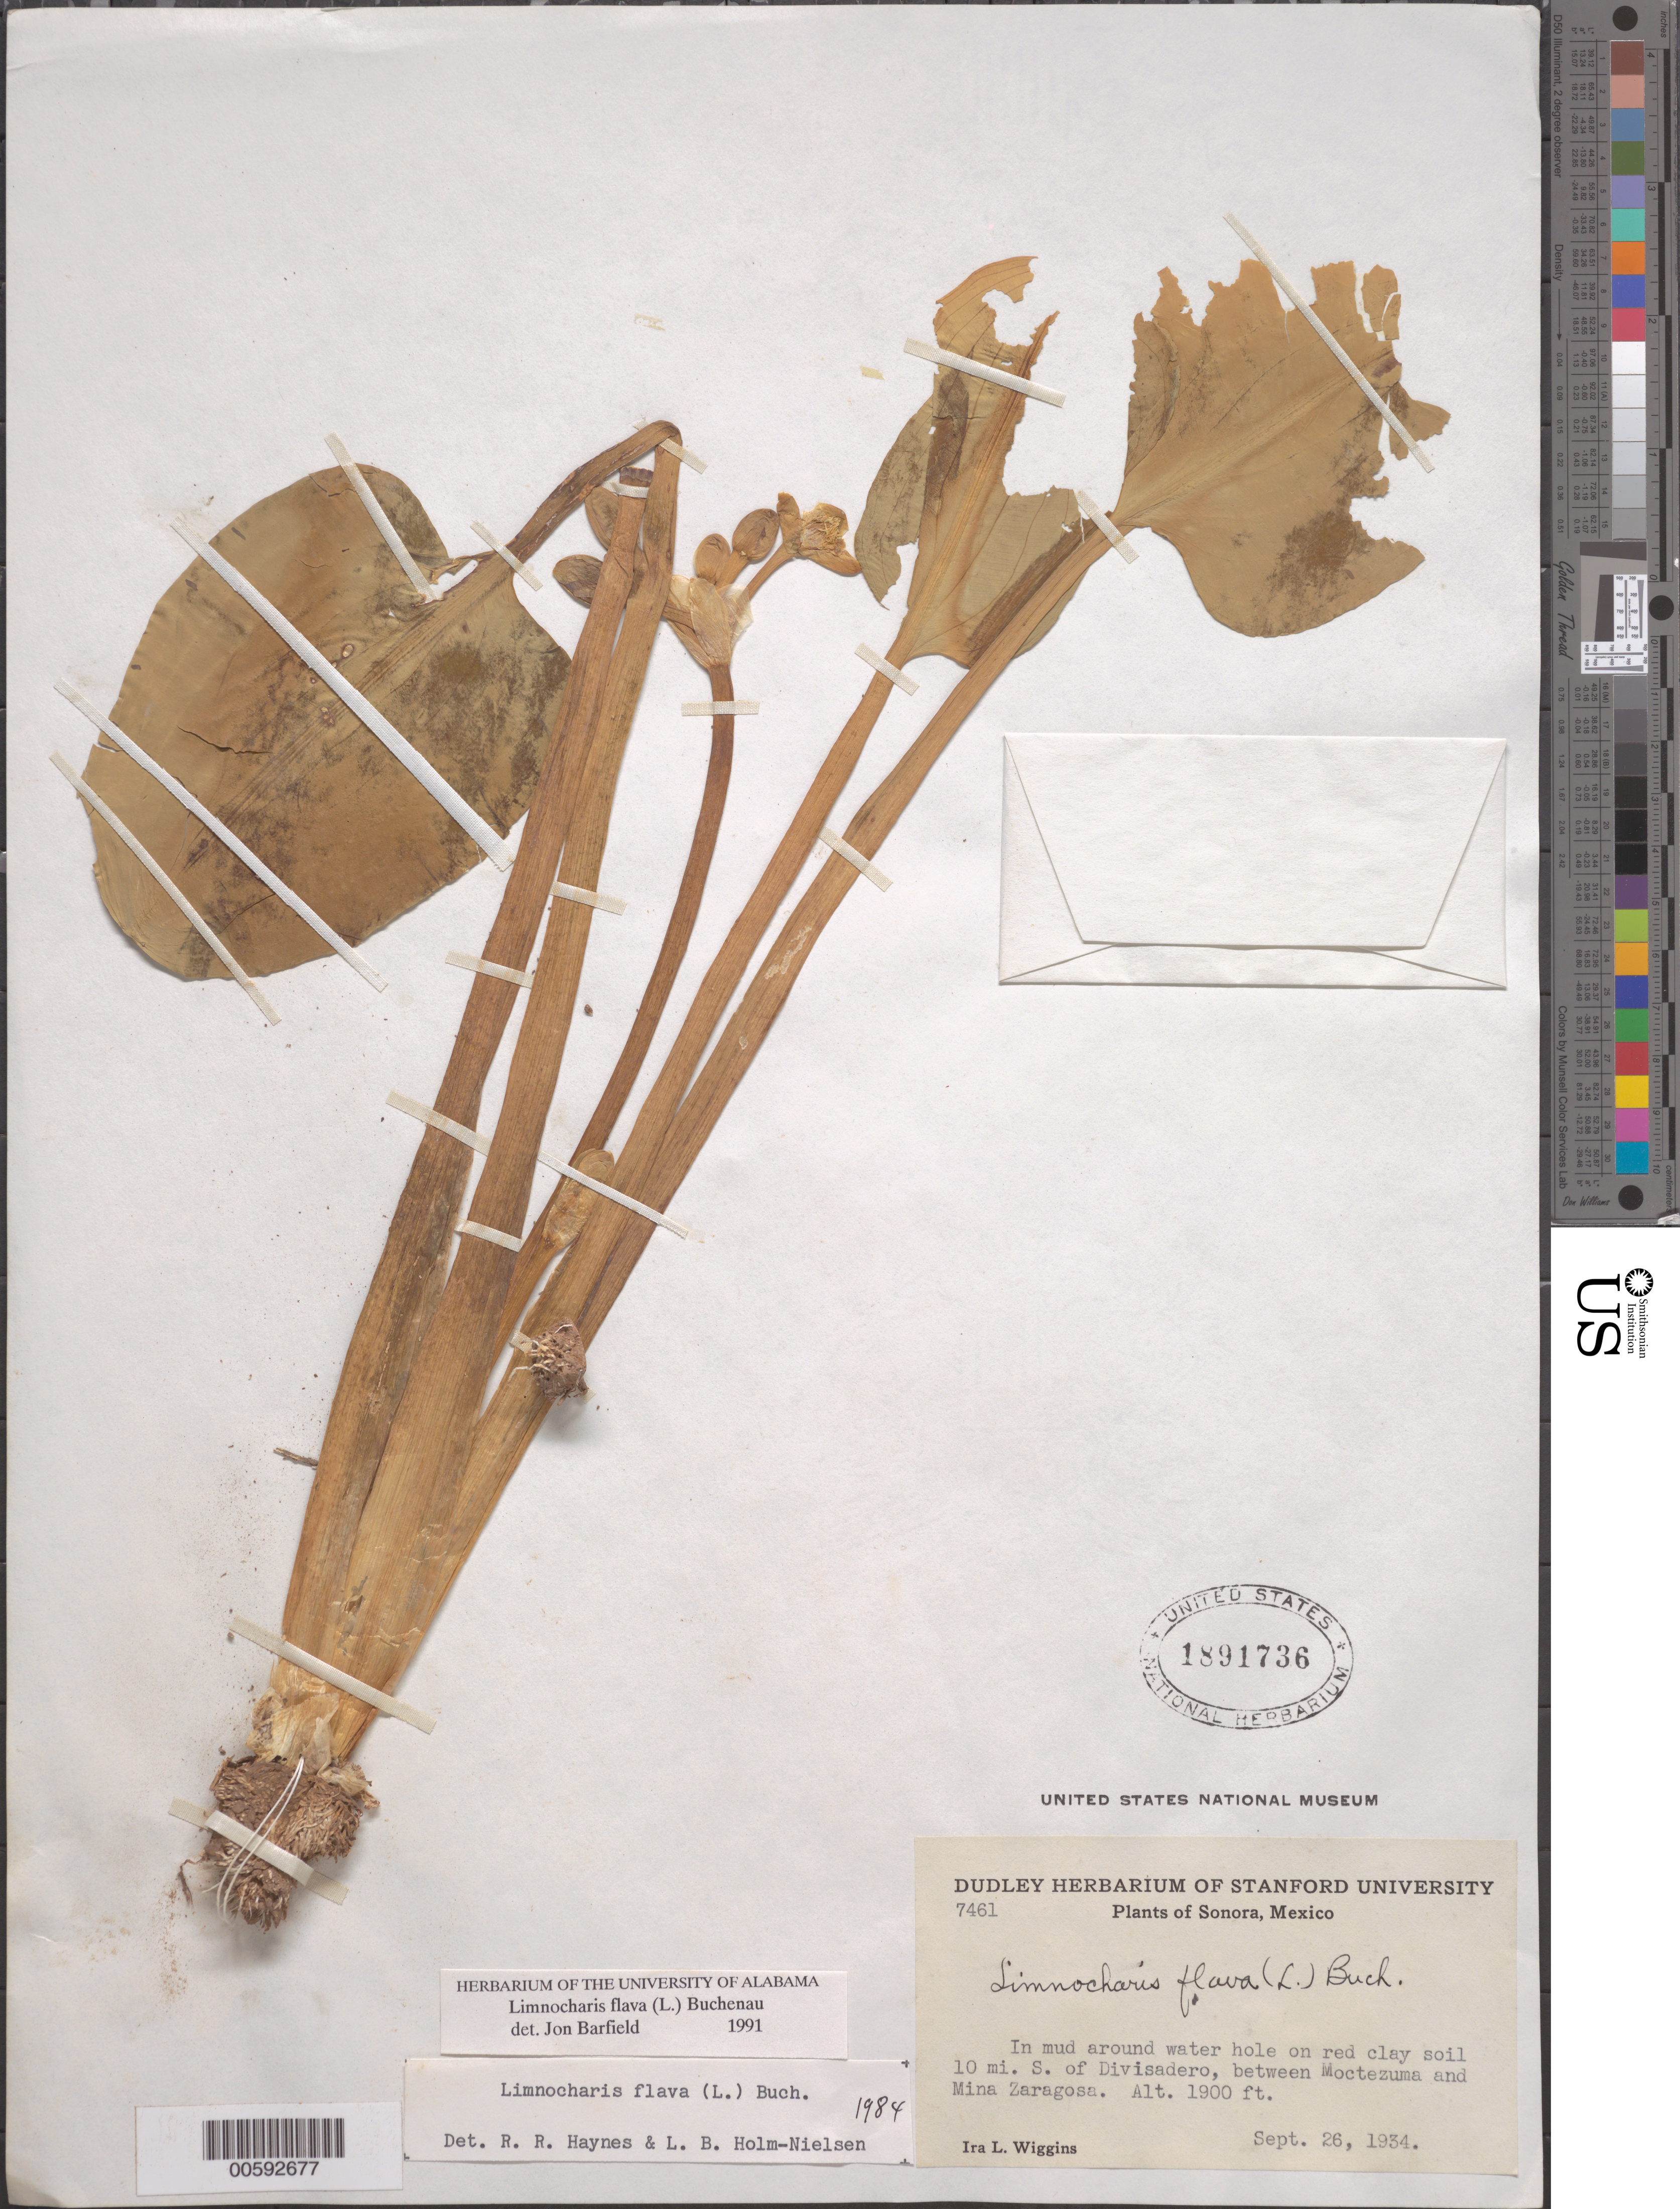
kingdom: Plantae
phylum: Tracheophyta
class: Liliopsida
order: Alismatales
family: Alismataceae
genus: Limnocharis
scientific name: Limnocharis flava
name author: (L.) Buchenau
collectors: I. L. Wiggins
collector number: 7461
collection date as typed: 26 Sep 1934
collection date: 1934-09-26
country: Mexico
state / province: Sonora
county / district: Divisaderos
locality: Between Moctezuma and Mina Zaragosa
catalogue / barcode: US 1891736